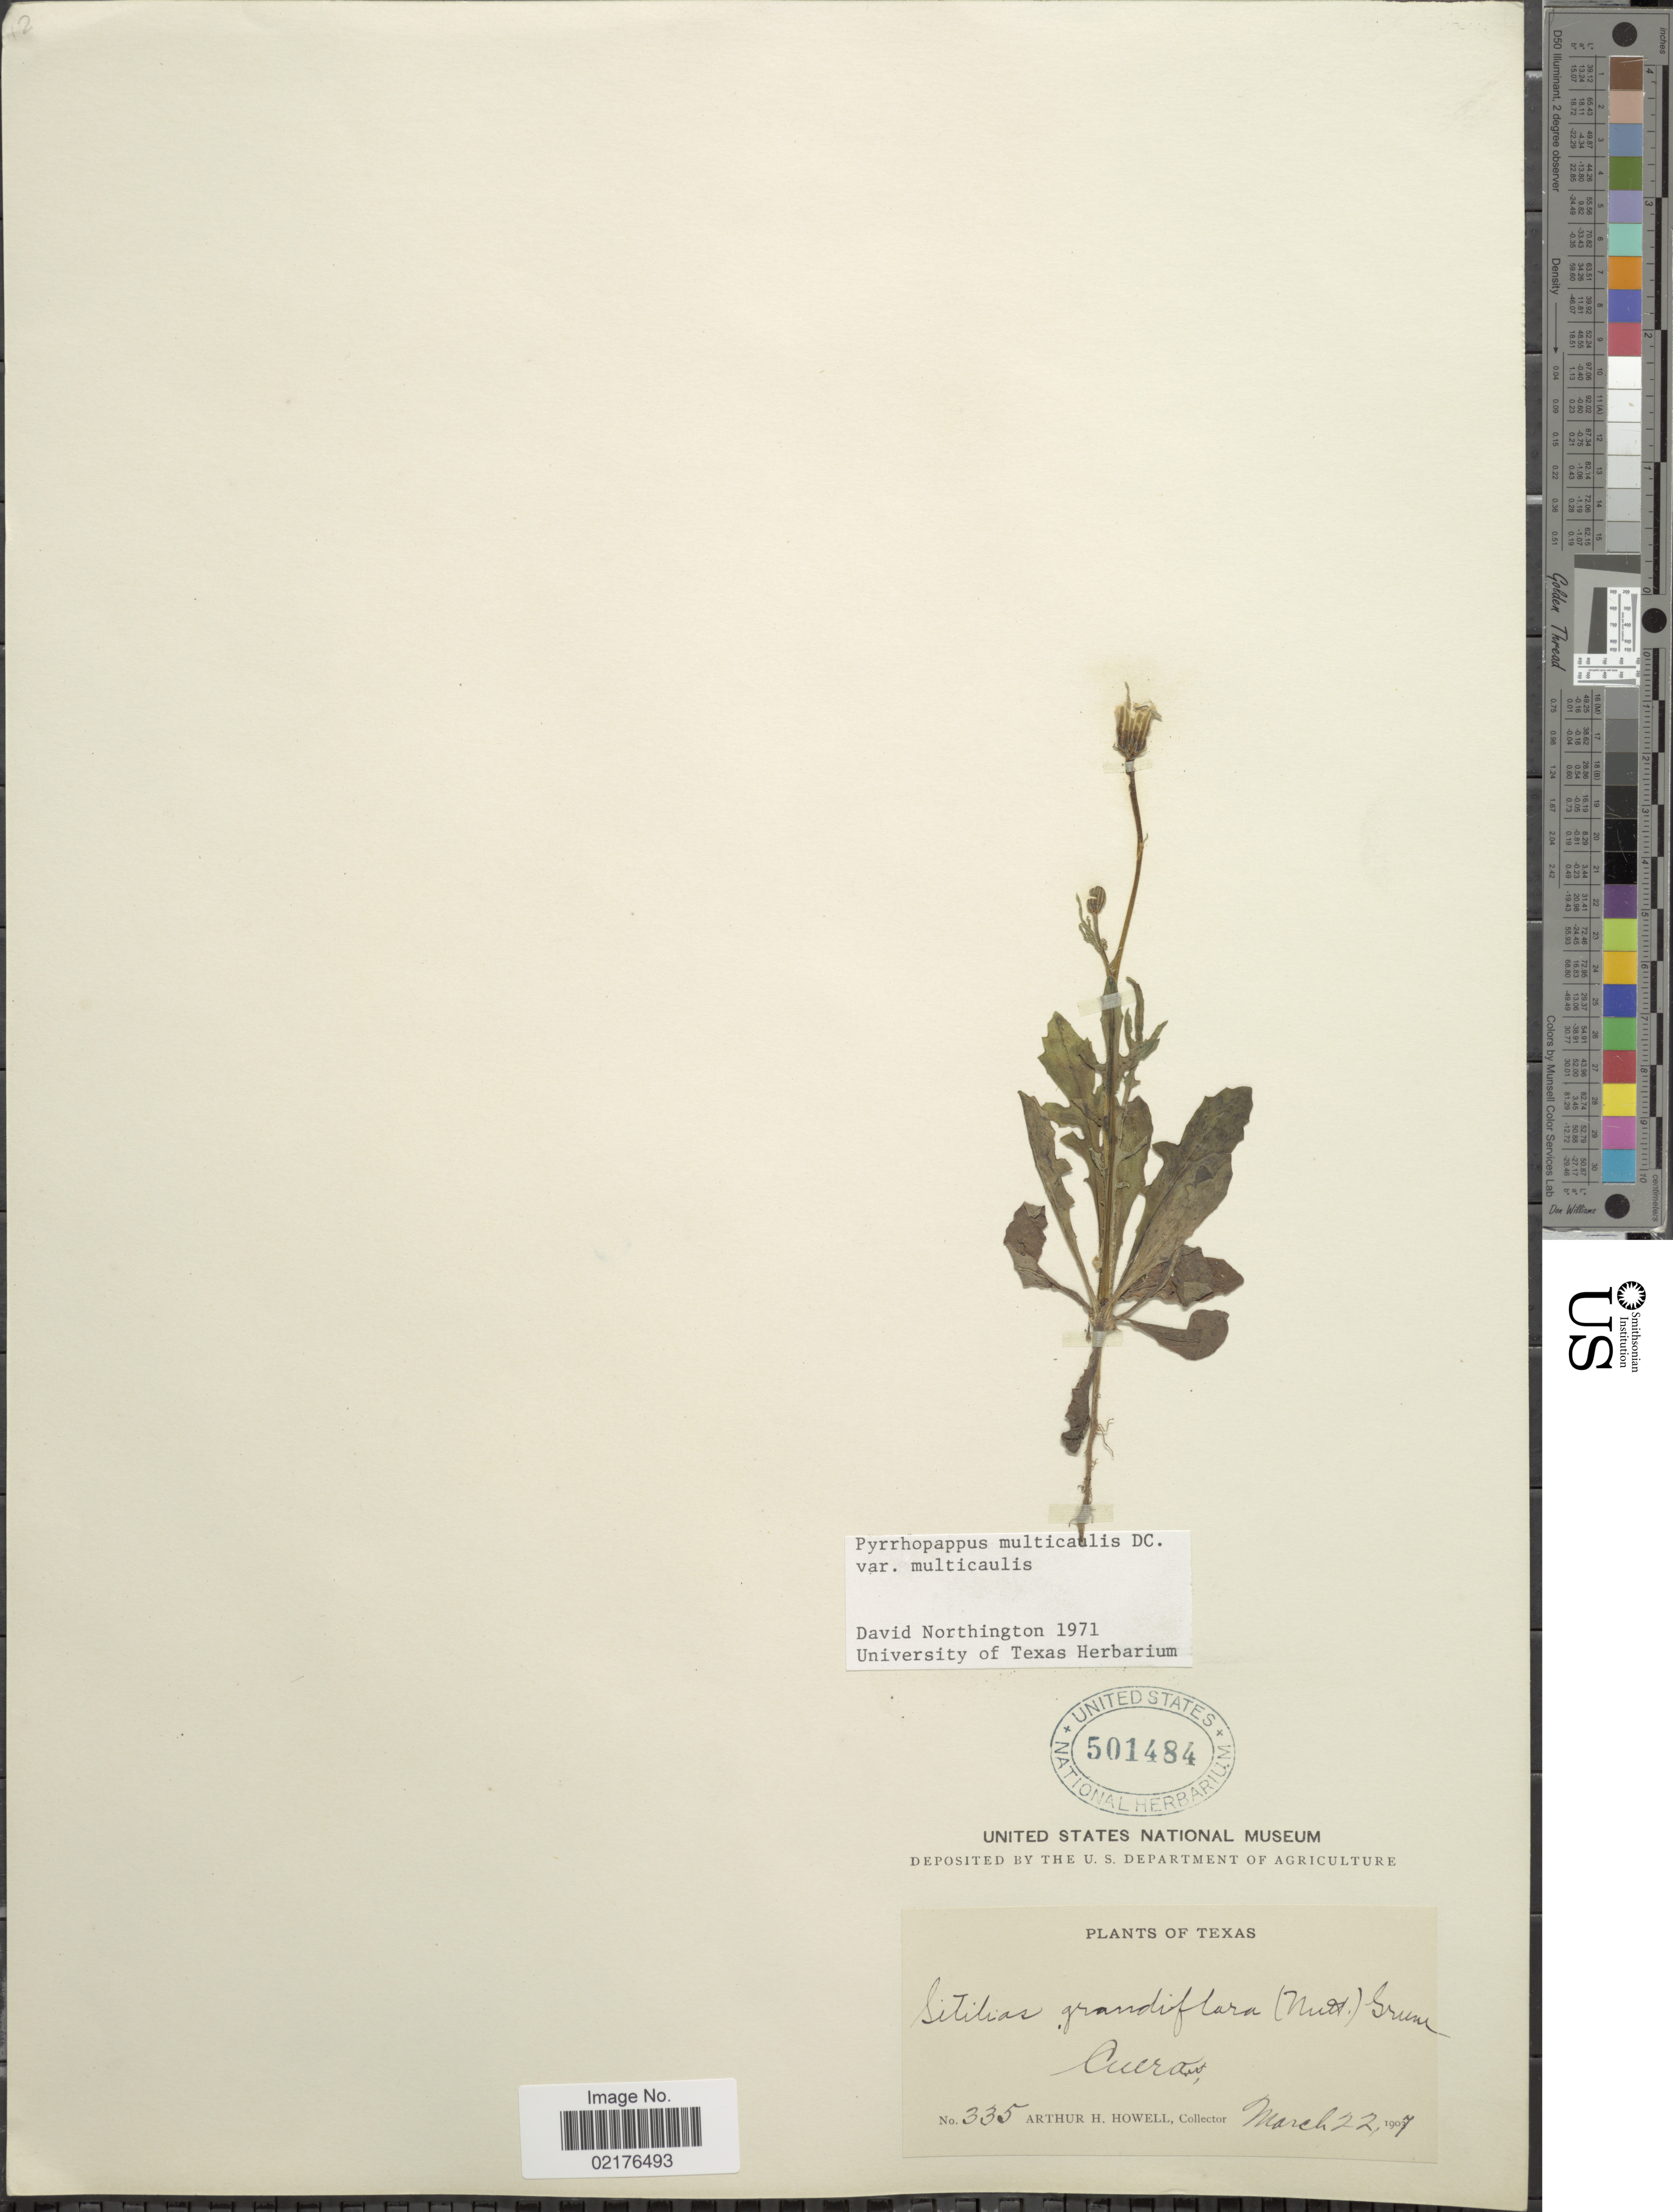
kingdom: Plantae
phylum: Tracheophyta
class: Magnoliopsida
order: Asterales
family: Asteraceae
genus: Pyrrhopappus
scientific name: Pyrrhopappus pauciflorus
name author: (D. Don) DC.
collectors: A. H. Howell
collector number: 335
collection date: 1907-03-22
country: United States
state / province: Texas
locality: Cuera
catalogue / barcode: US 501484